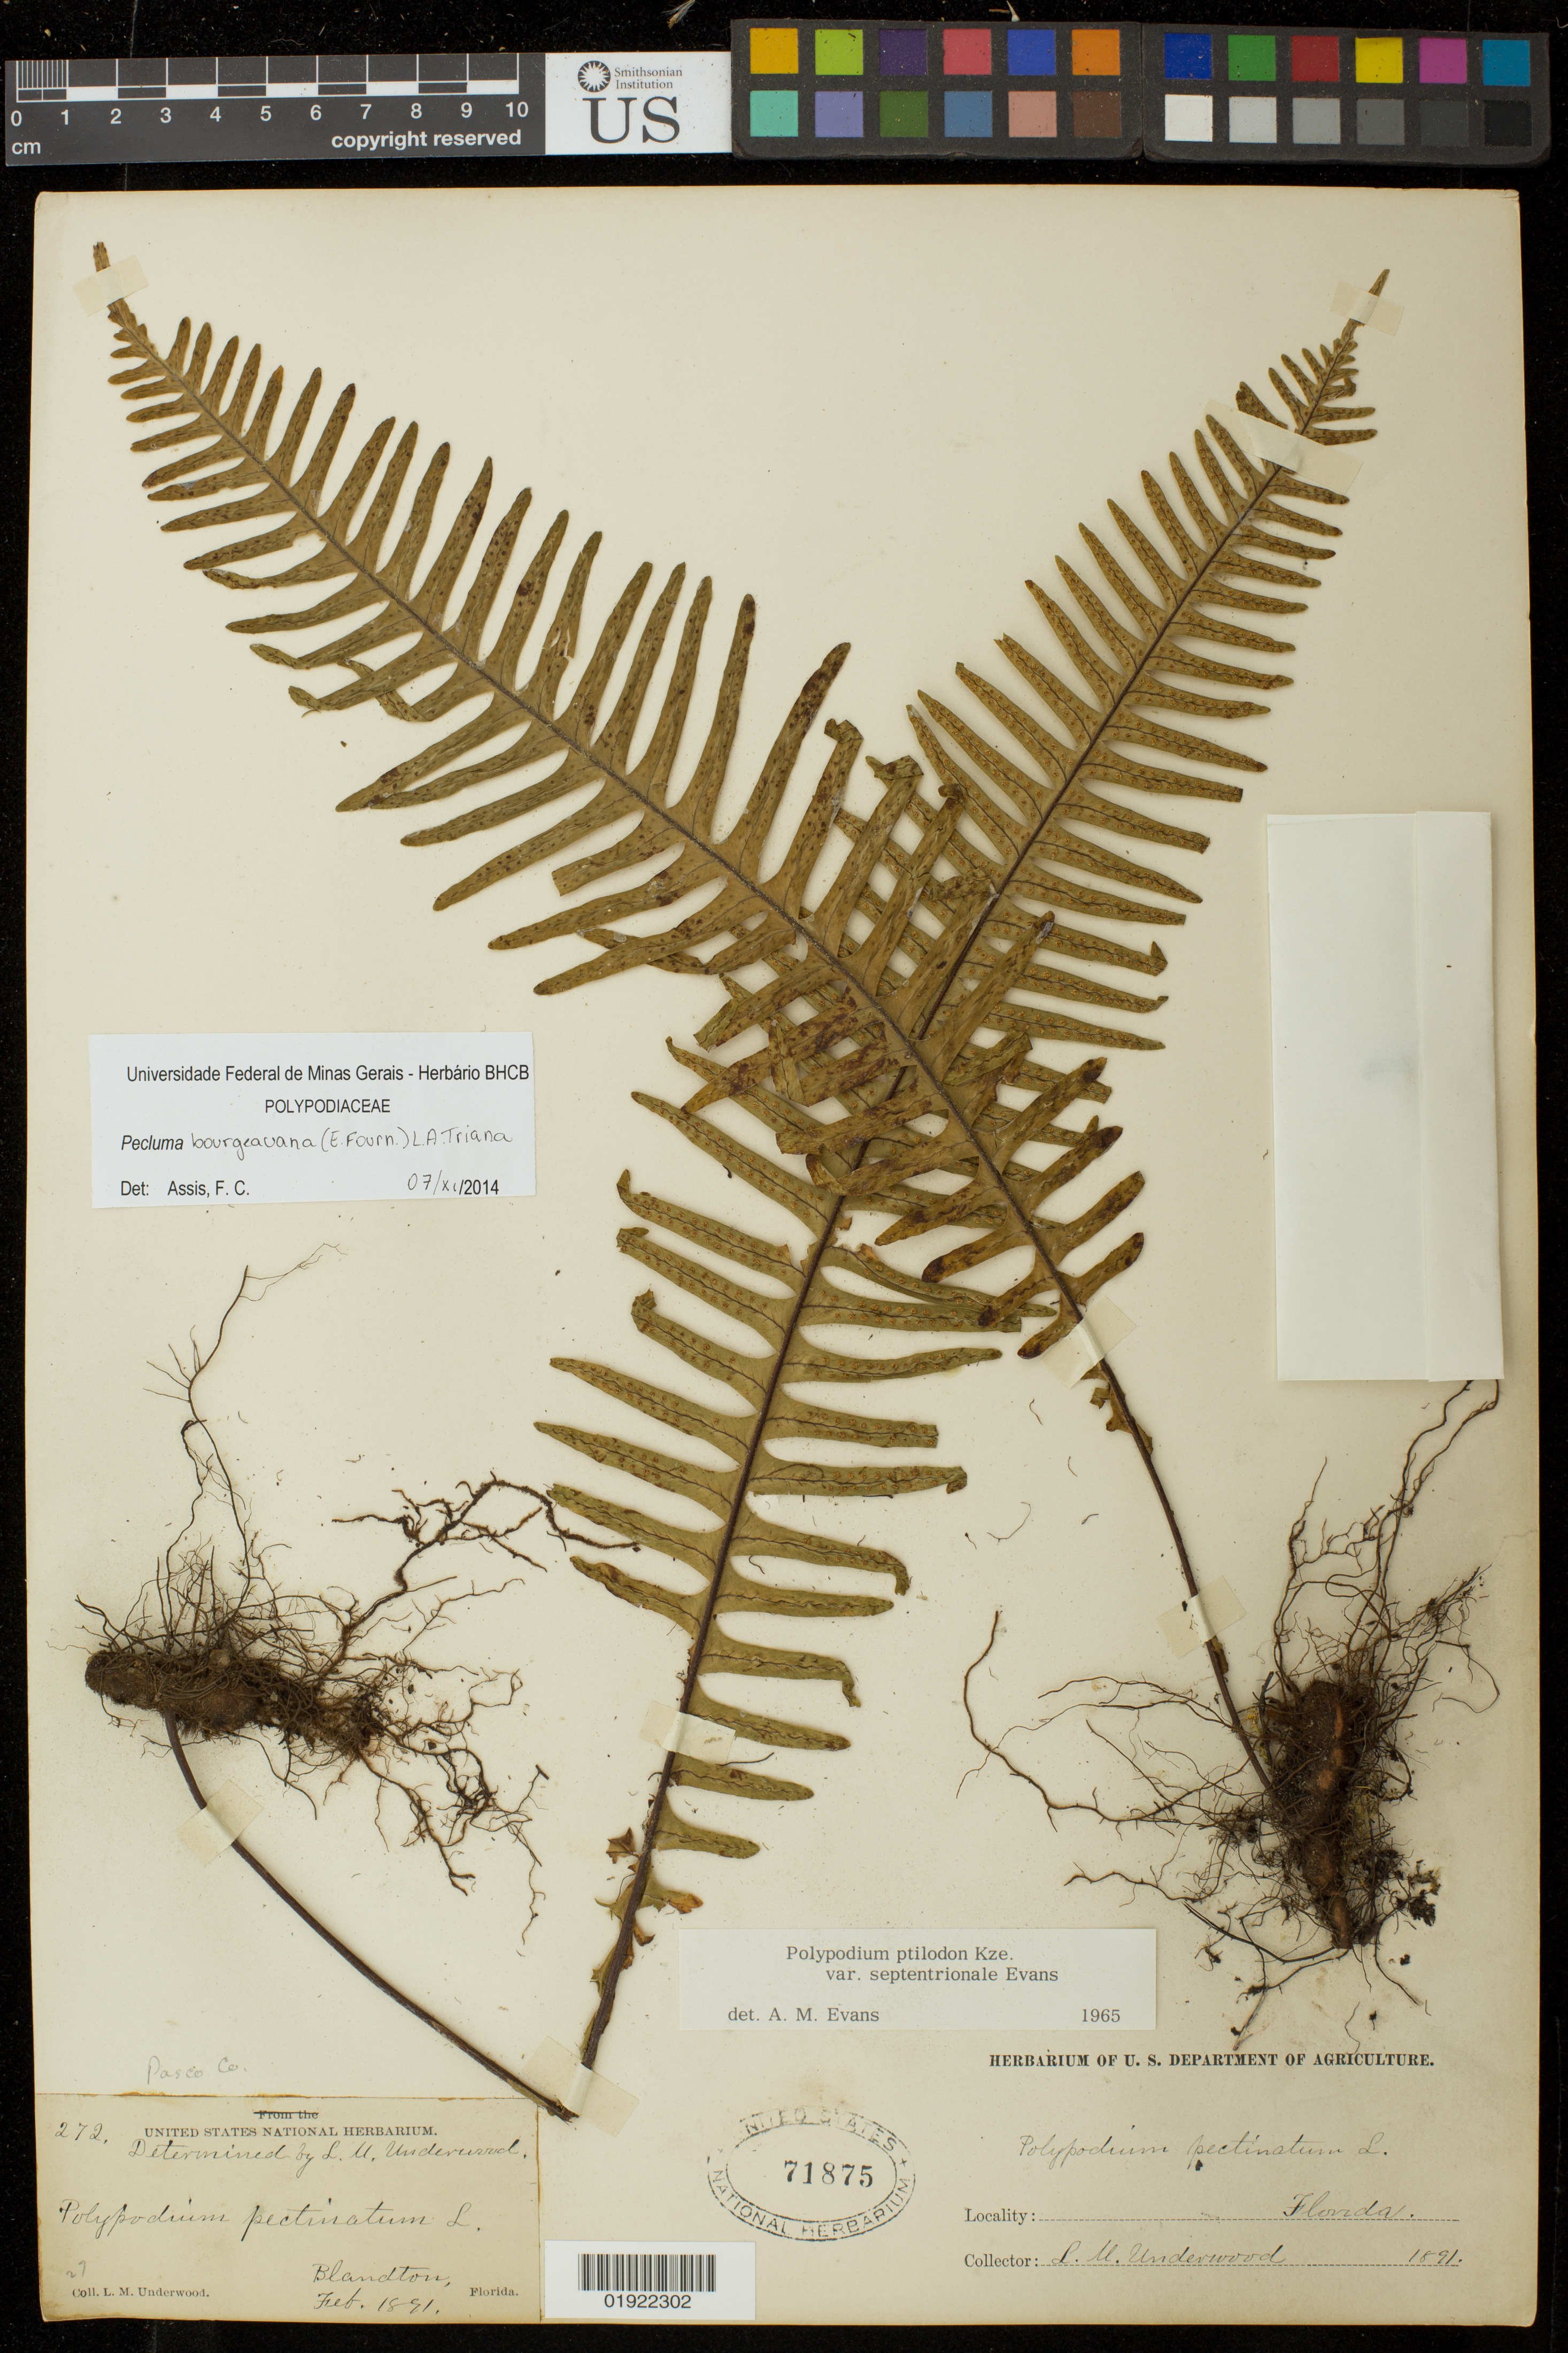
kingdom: Plantae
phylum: Tracheophyta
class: Polypodiopsida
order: Polypodiales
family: Polypodiaceae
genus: Pecluma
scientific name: Pecluma bourgeauana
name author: Triana-Moreno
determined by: Assis, F. C.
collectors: L. M. Underwood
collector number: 272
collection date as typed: Feb 1891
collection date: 1891-02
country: United States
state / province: Florida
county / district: Pasco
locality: Blandton, florida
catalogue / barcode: US 71875-2